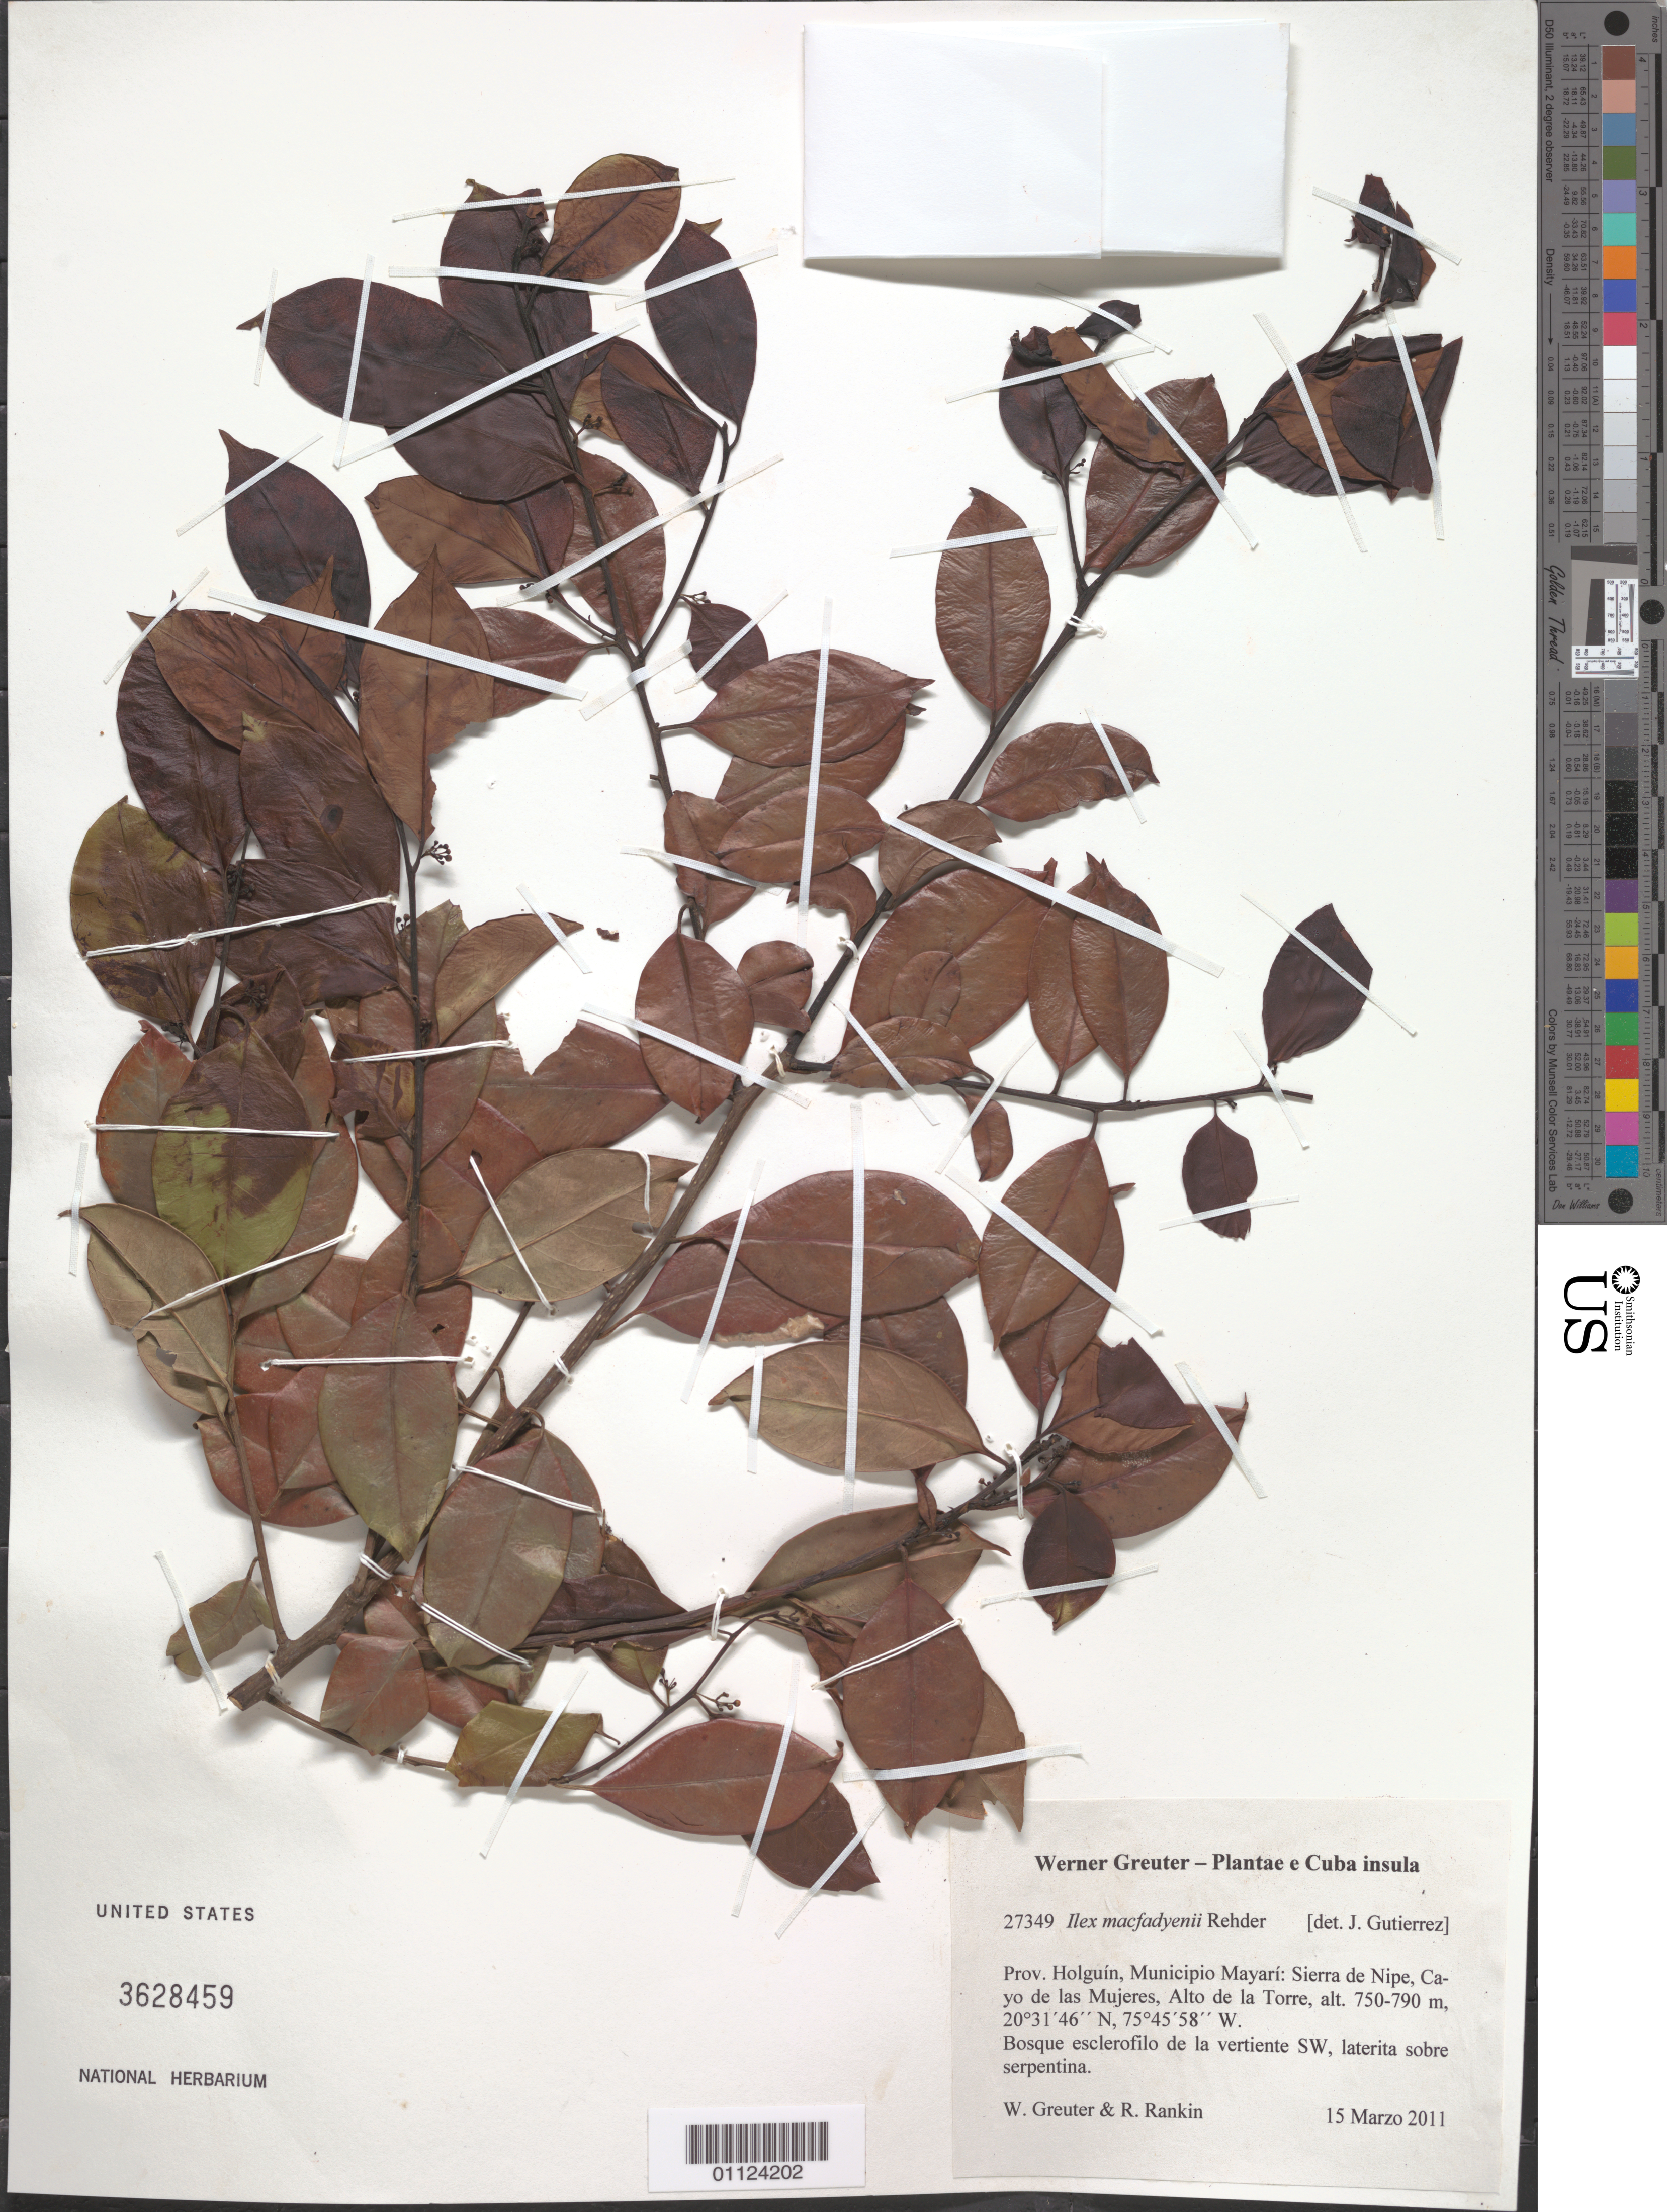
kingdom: Plantae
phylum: Tracheophyta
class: Magnoliopsida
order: Aquifoliales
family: Aquifoliaceae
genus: Ilex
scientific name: Ilex macfadyenii var. macfadyenii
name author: (Walp.) Rehder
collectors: W. Greuter & R. Rankin Rodriguez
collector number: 27349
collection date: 2011-03-15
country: Cuba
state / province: Holguín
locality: Municipio Mayarí, Sierra de Nipe, Cayo de las Mujeres, Alto de la Torre.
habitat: Bosque esclerofilo de la vertiente SW, laterita sobre serpentina.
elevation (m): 750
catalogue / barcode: US 3628459